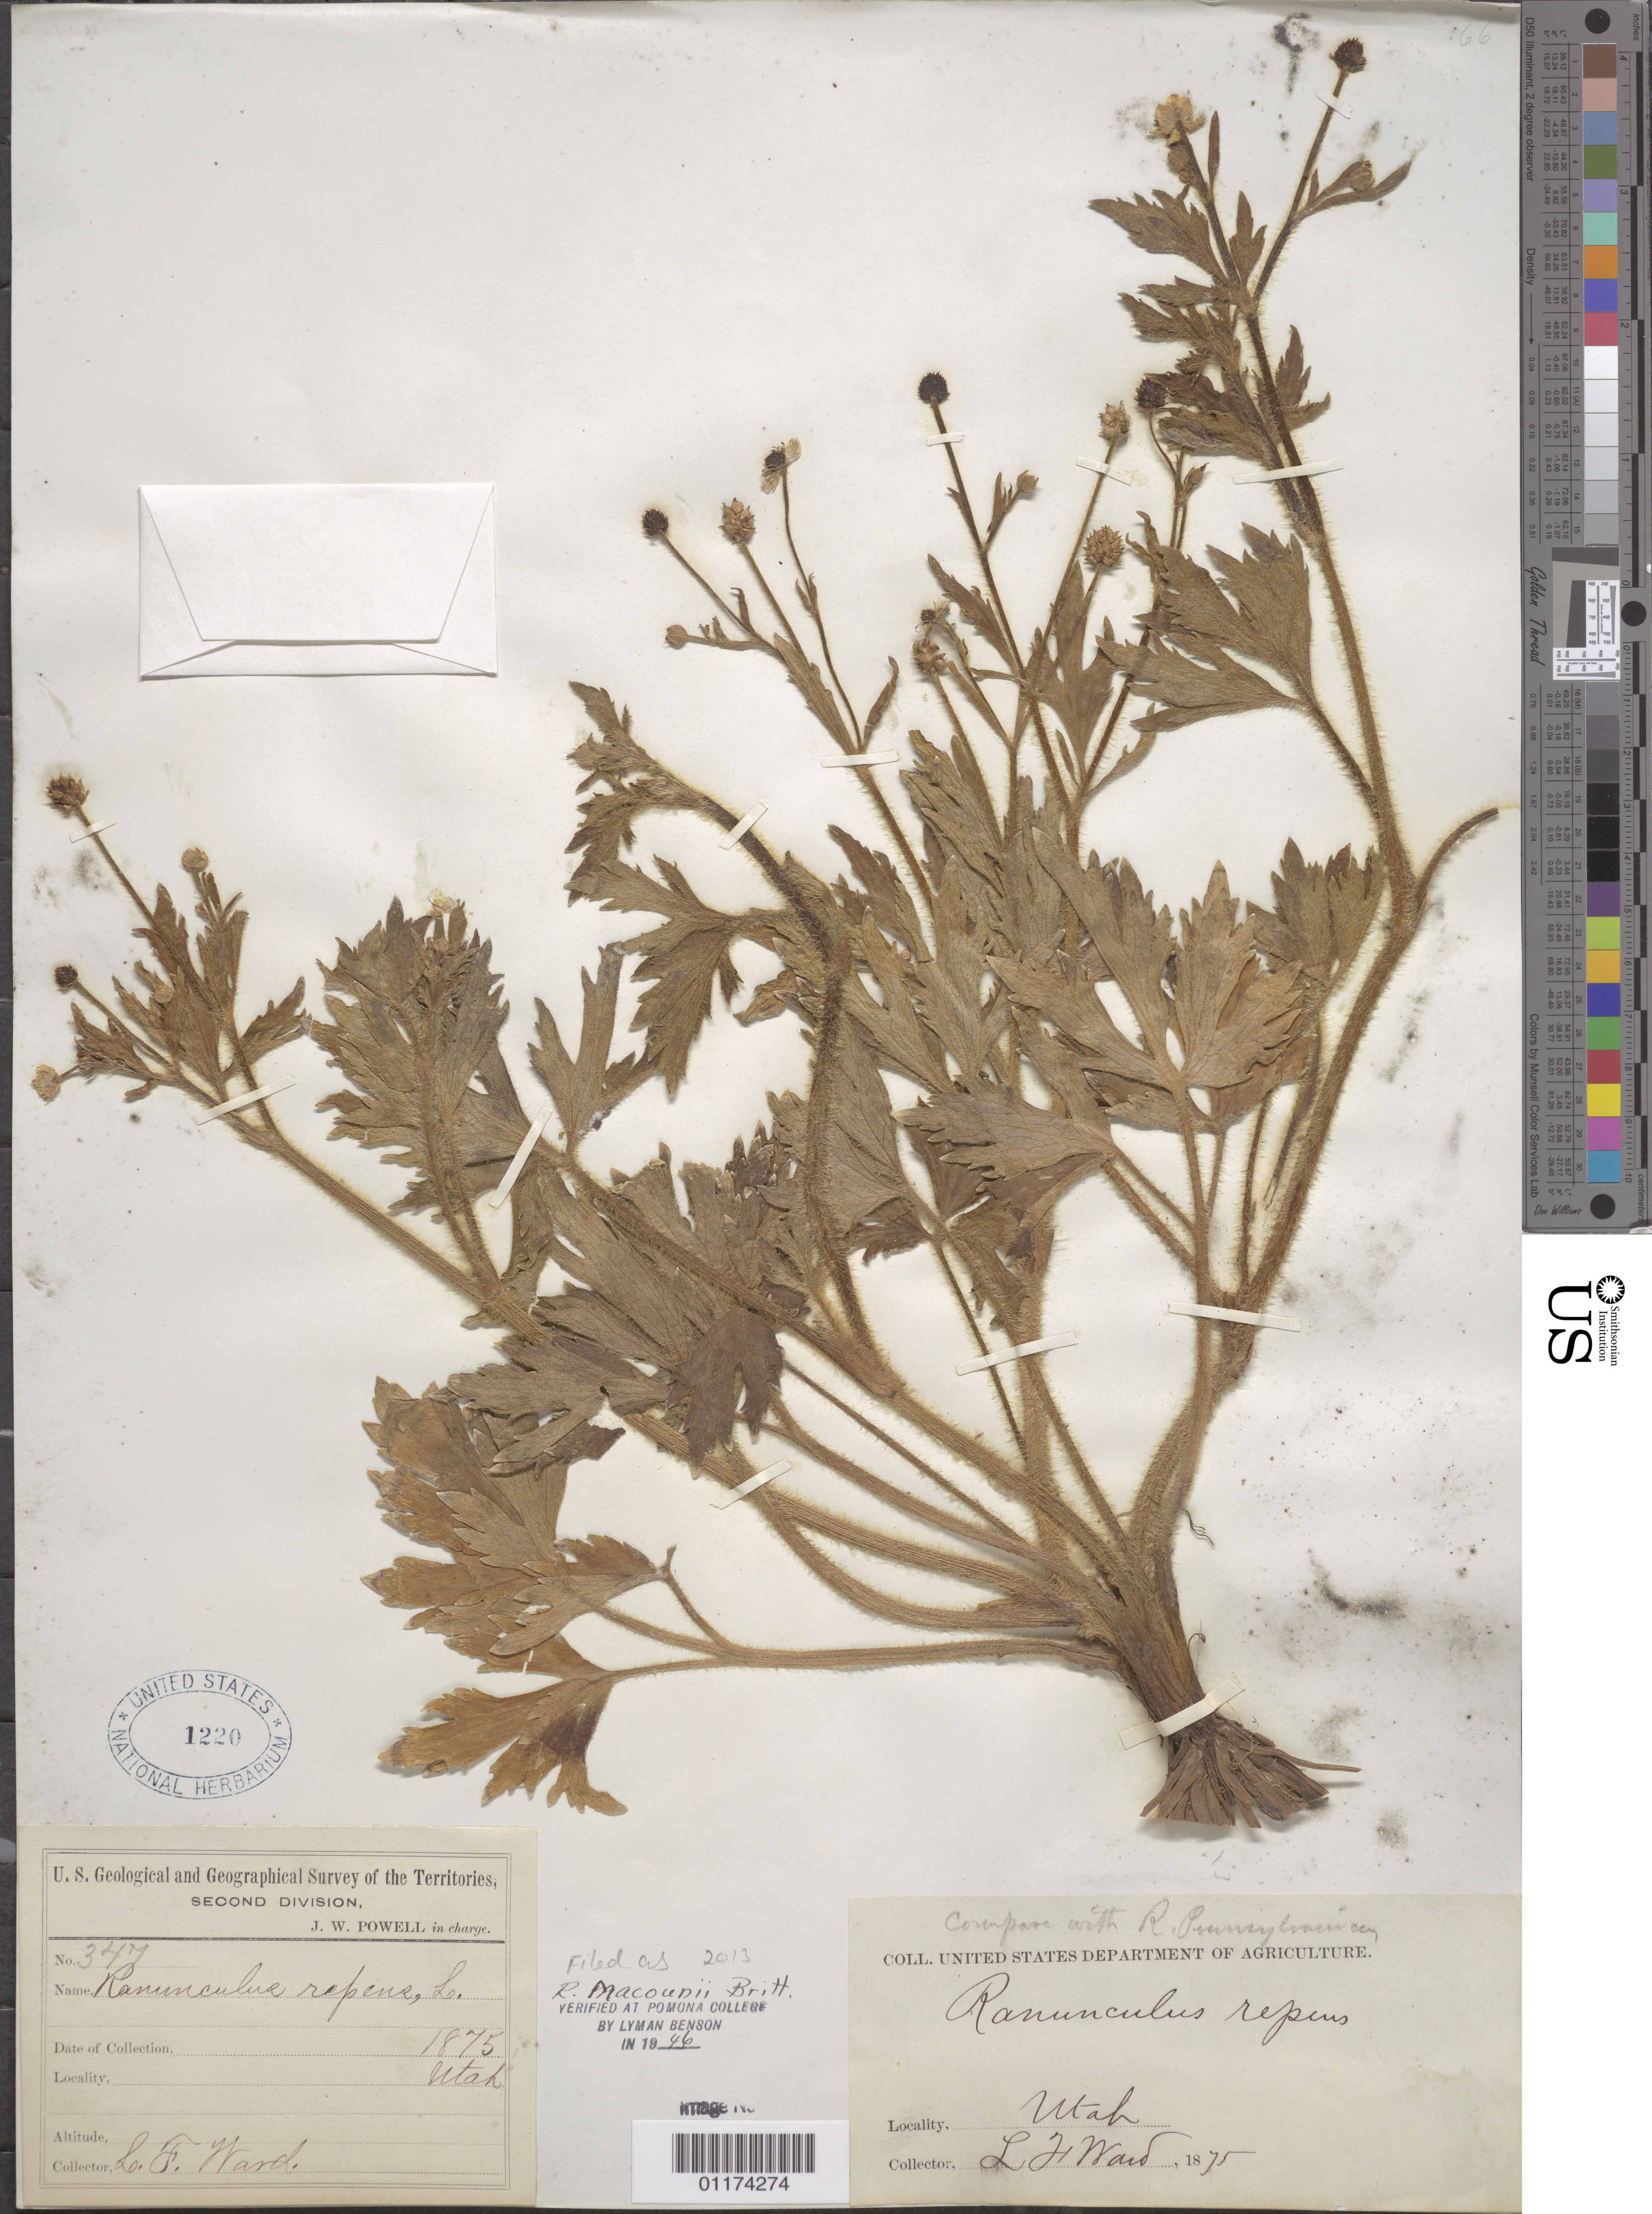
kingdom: Plantae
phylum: Tracheophyta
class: Magnoliopsida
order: Ranunculales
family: Ranunculaceae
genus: Ranunculus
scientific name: Ranunculus macounii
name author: Britton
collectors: L. F. Ward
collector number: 347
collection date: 1875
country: United States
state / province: Utah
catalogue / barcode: US 1220